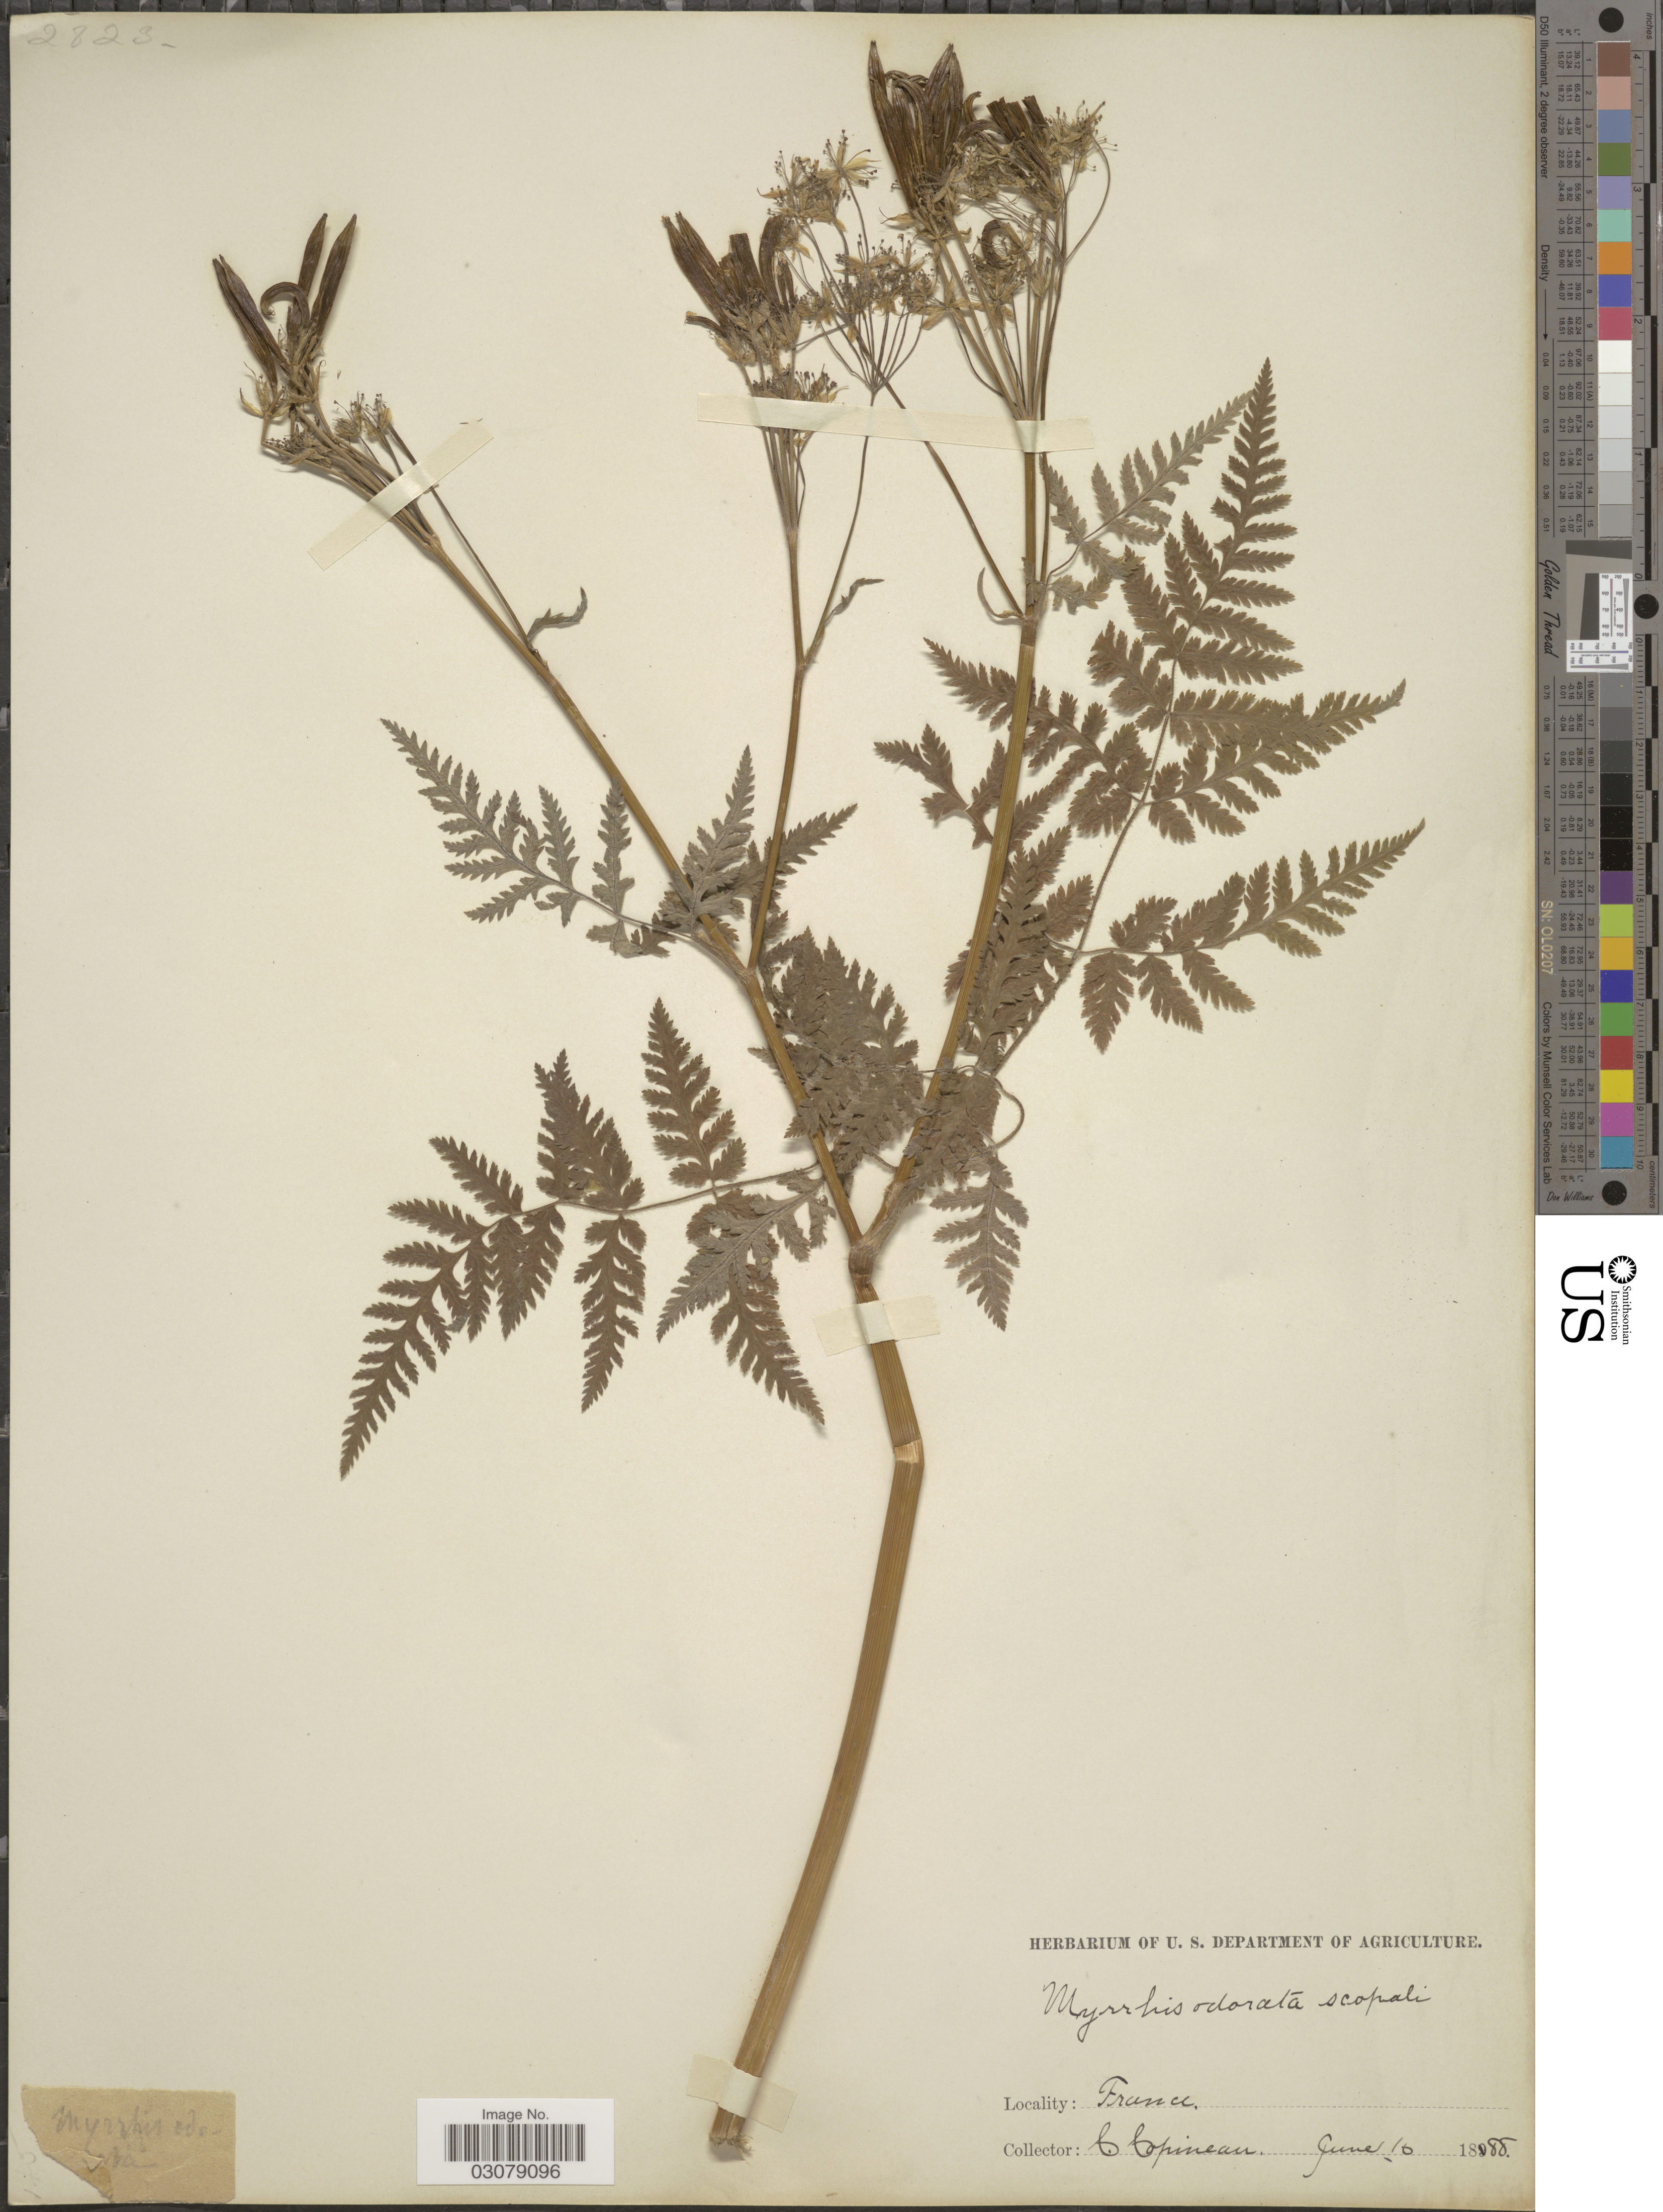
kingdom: Plantae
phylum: Tracheophyta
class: Magnoliopsida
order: Apiales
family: Apiaceae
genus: Myrrhis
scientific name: Myrrhis odorata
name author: (L.) Scop.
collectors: C. Copineau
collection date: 1888-06-16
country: France